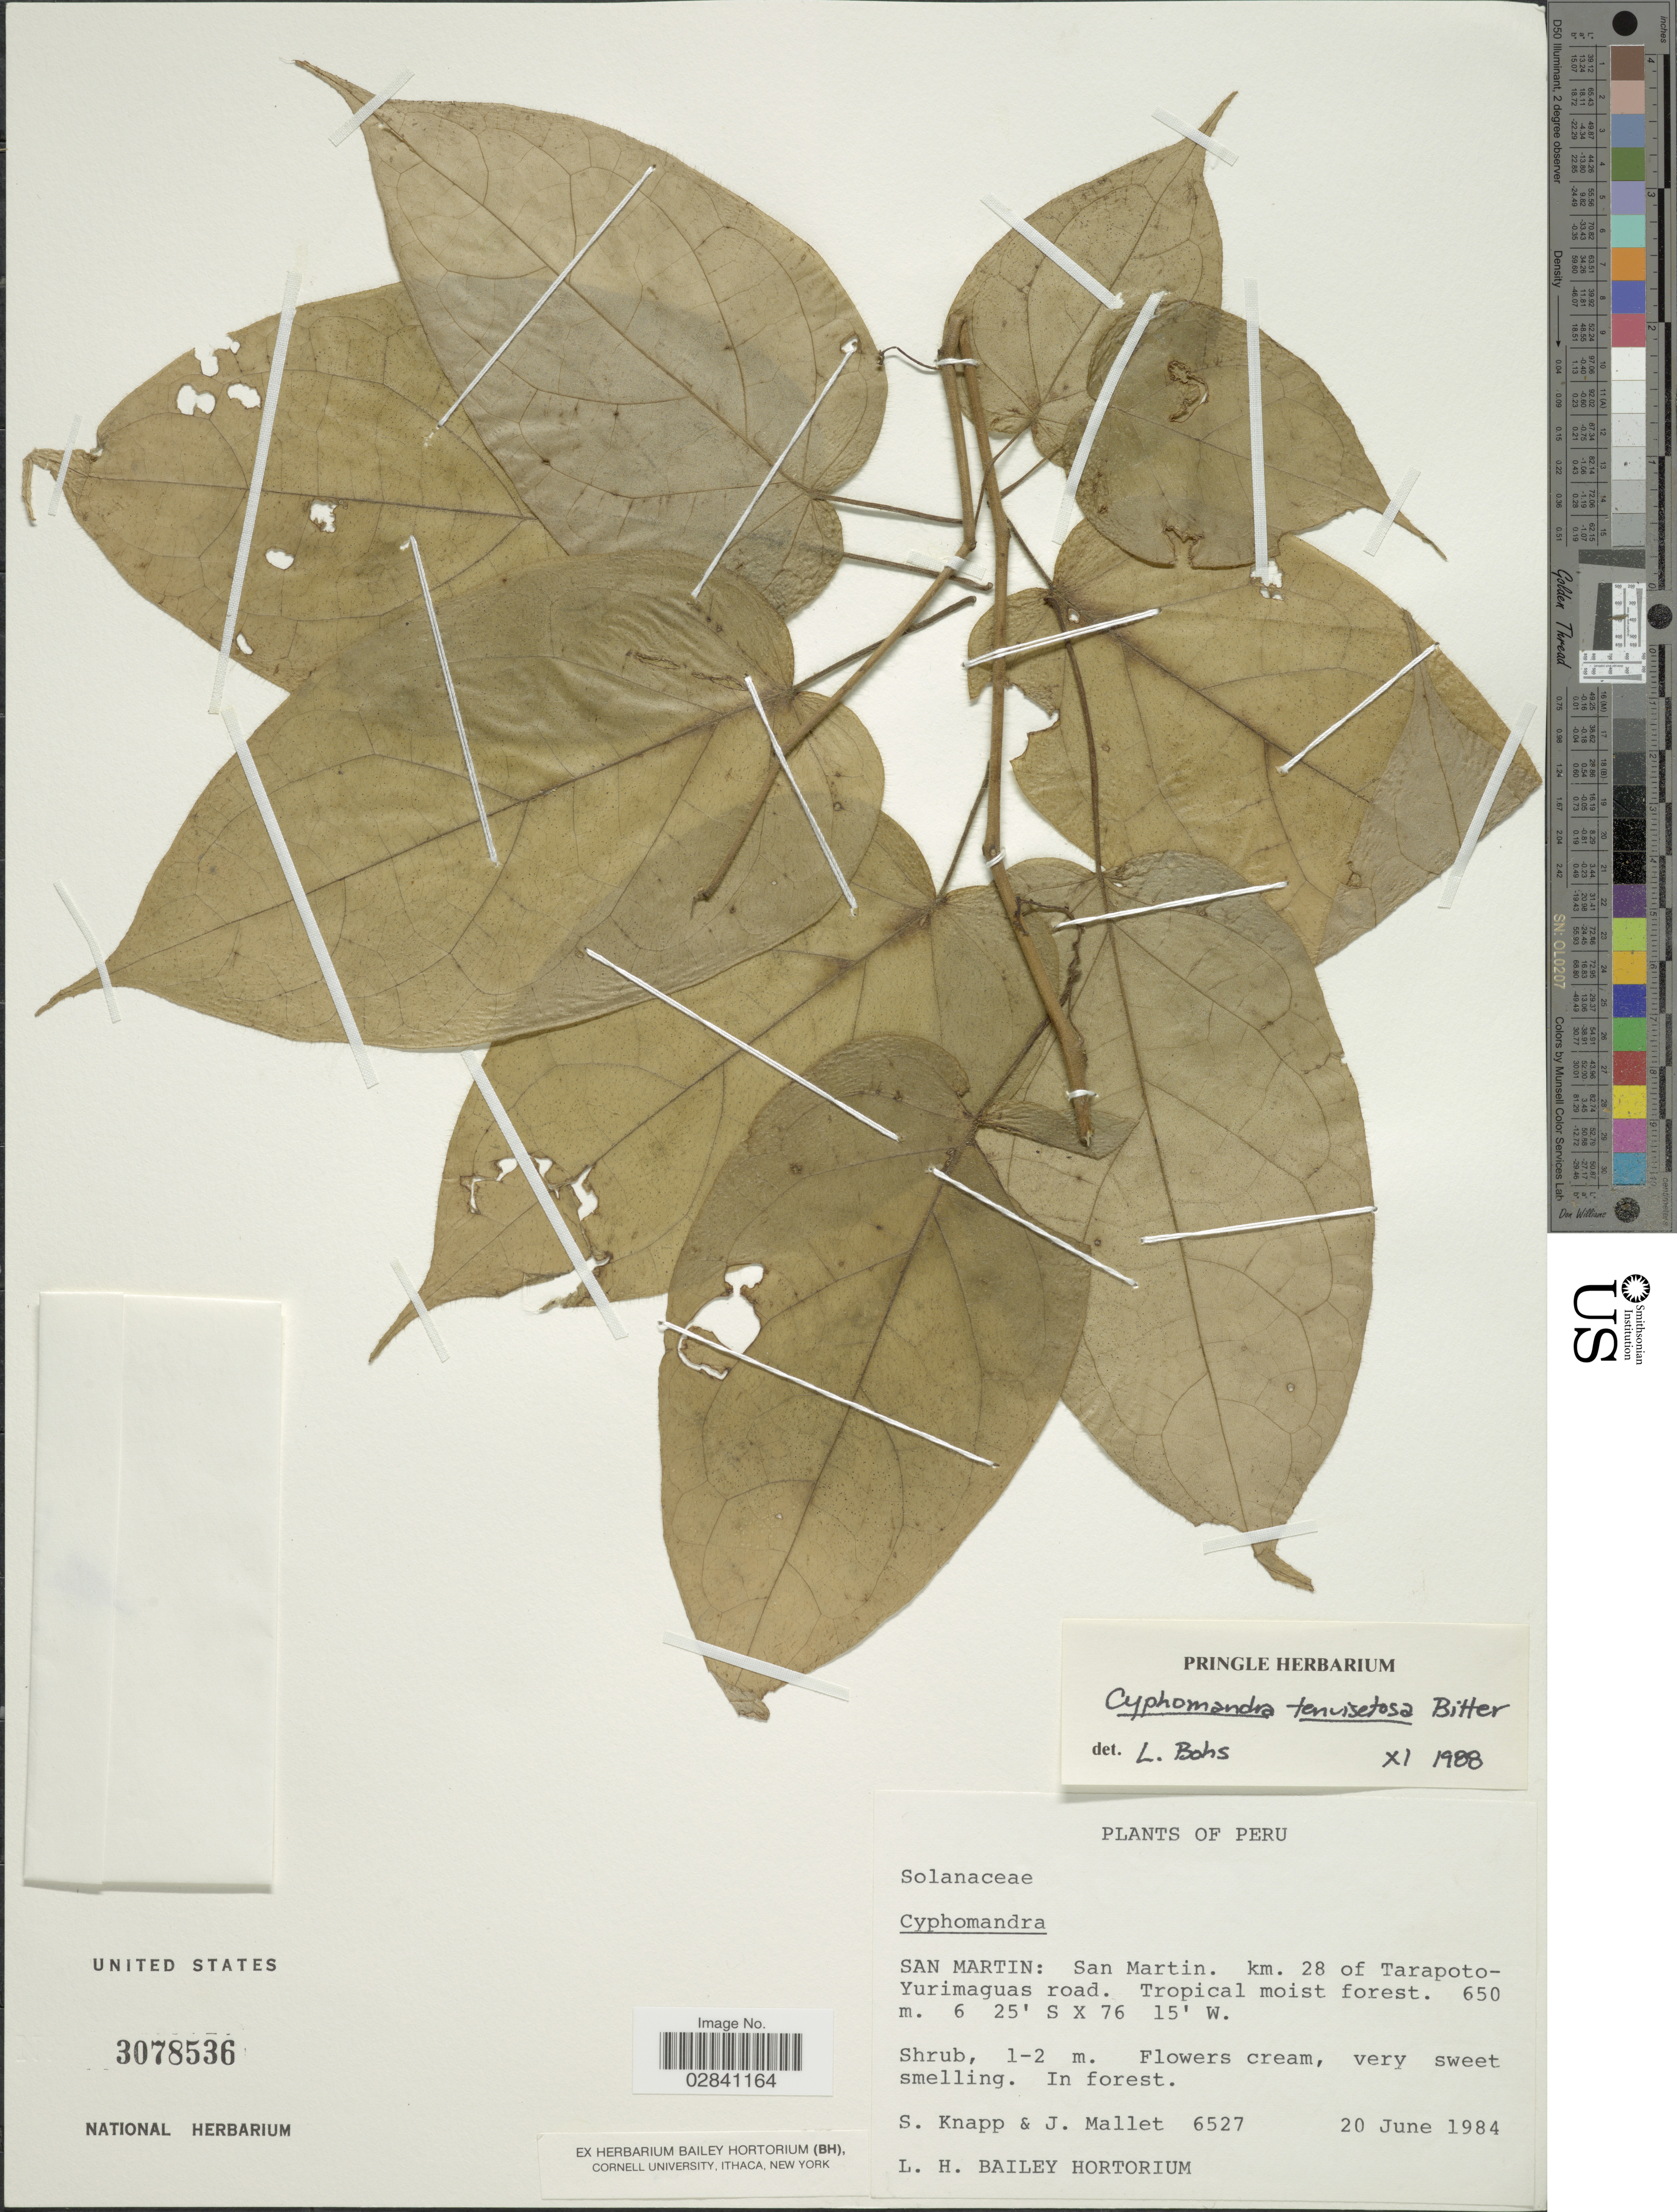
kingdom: Plantae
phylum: Tracheophyta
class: Magnoliopsida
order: Solanales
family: Solanaceae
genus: Cyphomandra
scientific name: Cyphomandra tenuisetosa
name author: Bitter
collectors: S. Knapp & J. Mallet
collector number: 6527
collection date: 1984-07-20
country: Peru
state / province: San Martín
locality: San Martin. km. 28 of Tarapoto- Yurimanguas road.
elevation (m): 650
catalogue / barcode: US 3078536